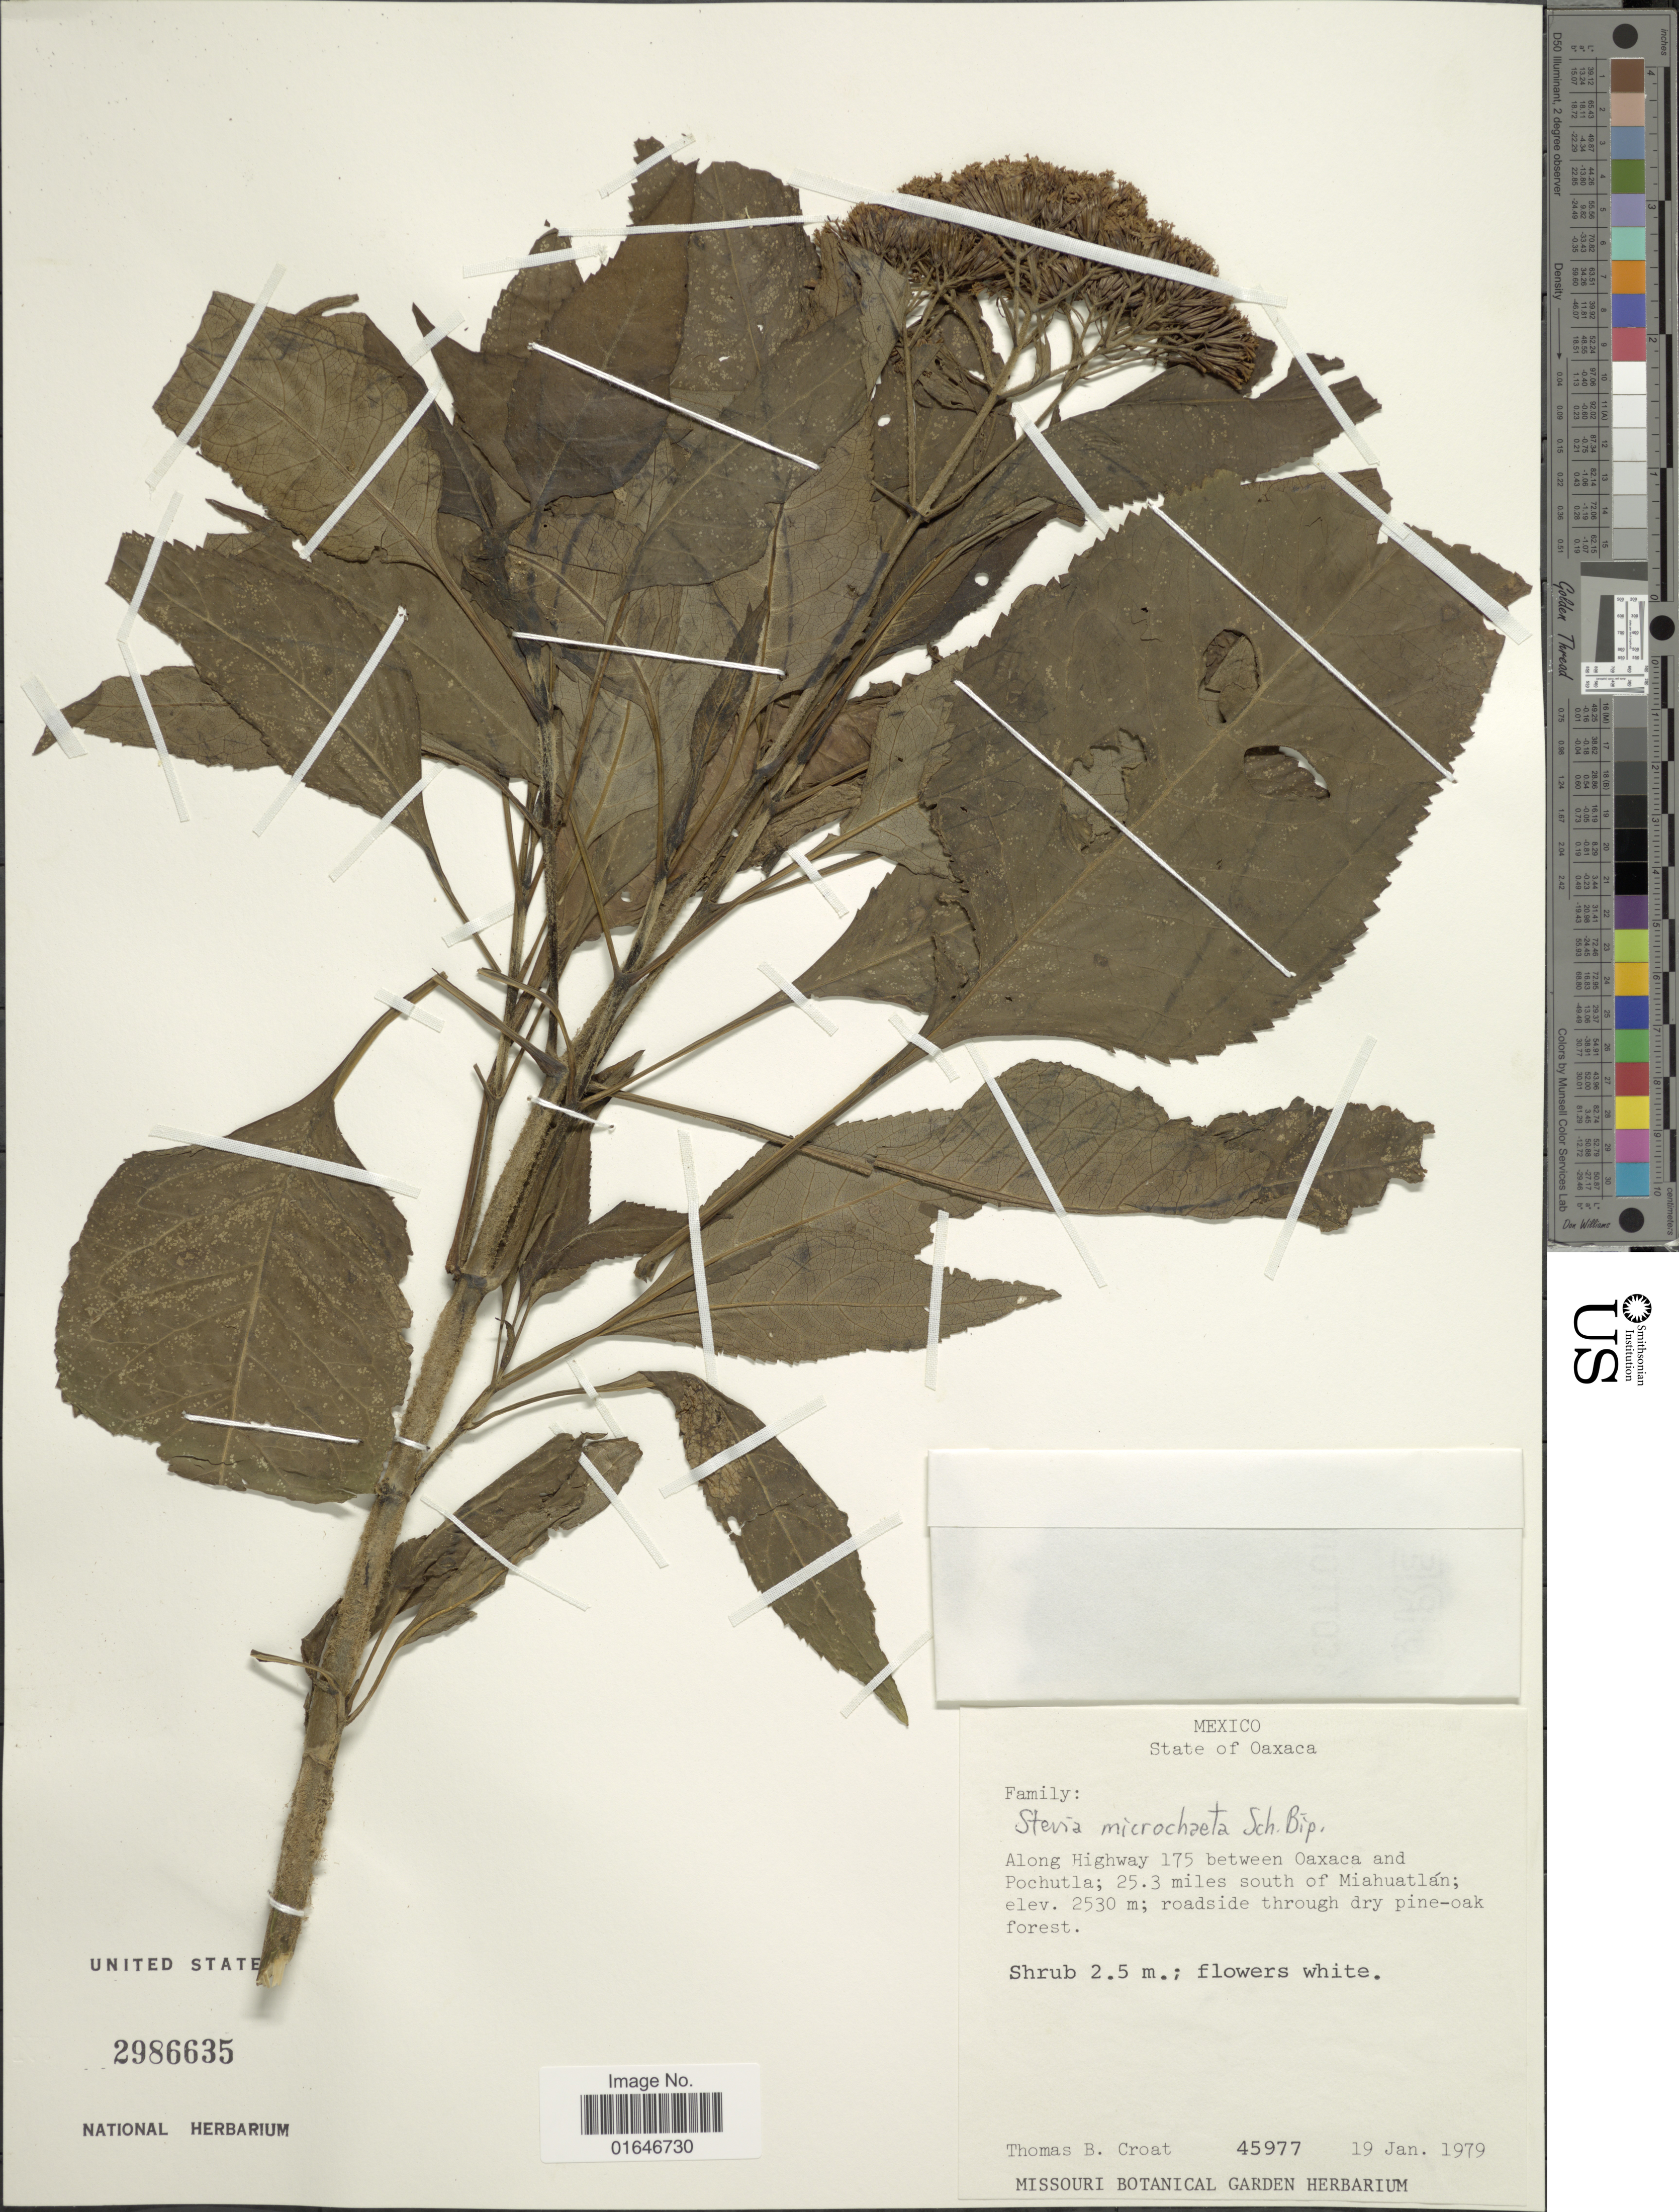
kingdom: Plantae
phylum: Tracheophyta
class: Magnoliopsida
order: Asterales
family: Asteraceae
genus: Stevia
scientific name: Stevia microchaeta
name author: Sch. Bip.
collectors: T. B. Croat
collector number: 45977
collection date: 1979-01-19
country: Mexico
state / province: Oaxaca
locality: Along Highway 175 between Oaxaca and Pochutla; 25.3 miles south of Miahuatlán; roadside through dry pine-oak forest.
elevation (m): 2530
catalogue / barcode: US 2986635